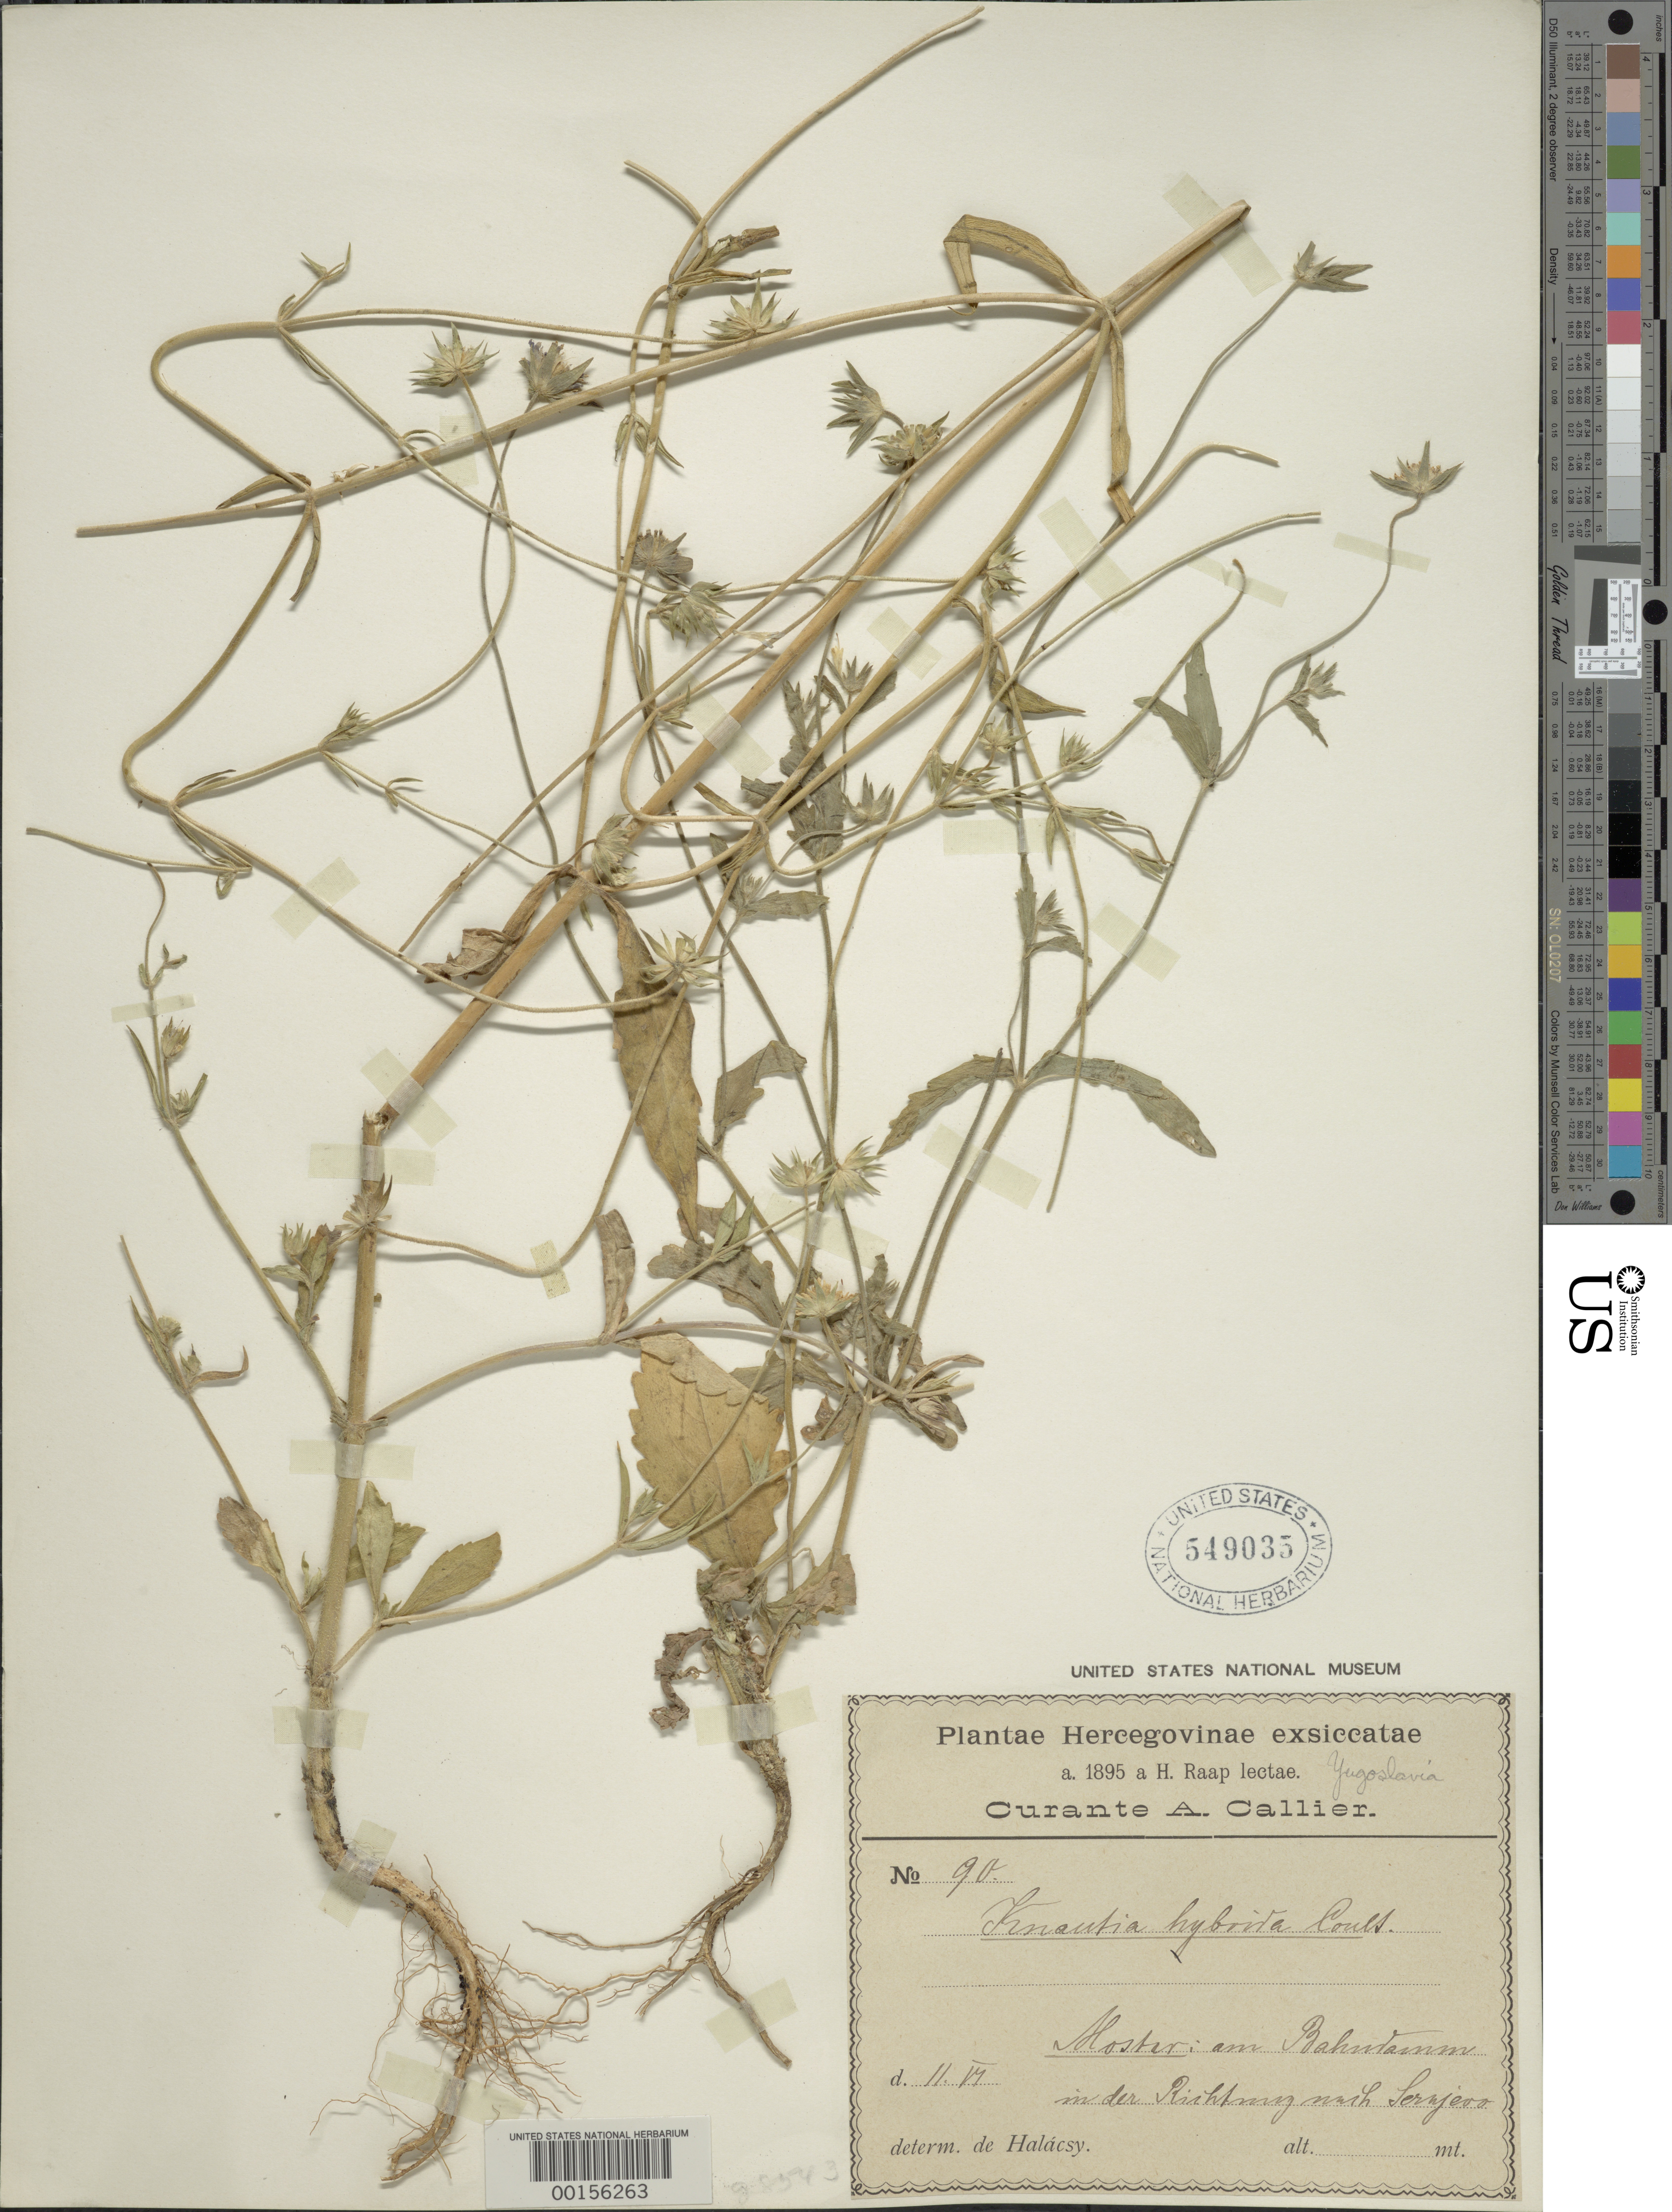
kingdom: Plantae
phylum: Tracheophyta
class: Magnoliopsida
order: Dipsacales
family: Caprifoliaceae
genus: Knautia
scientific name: Knautia hybrida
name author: Coult.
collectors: C. A. Callier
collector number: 90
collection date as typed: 11 Jun 1895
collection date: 1895-06-11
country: Bosnia and Herzegovina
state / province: Federation of B&H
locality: [INTERPRETTED] Mostar: am Bahndamm in der Richtung noch Serajevo.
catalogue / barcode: US 549035